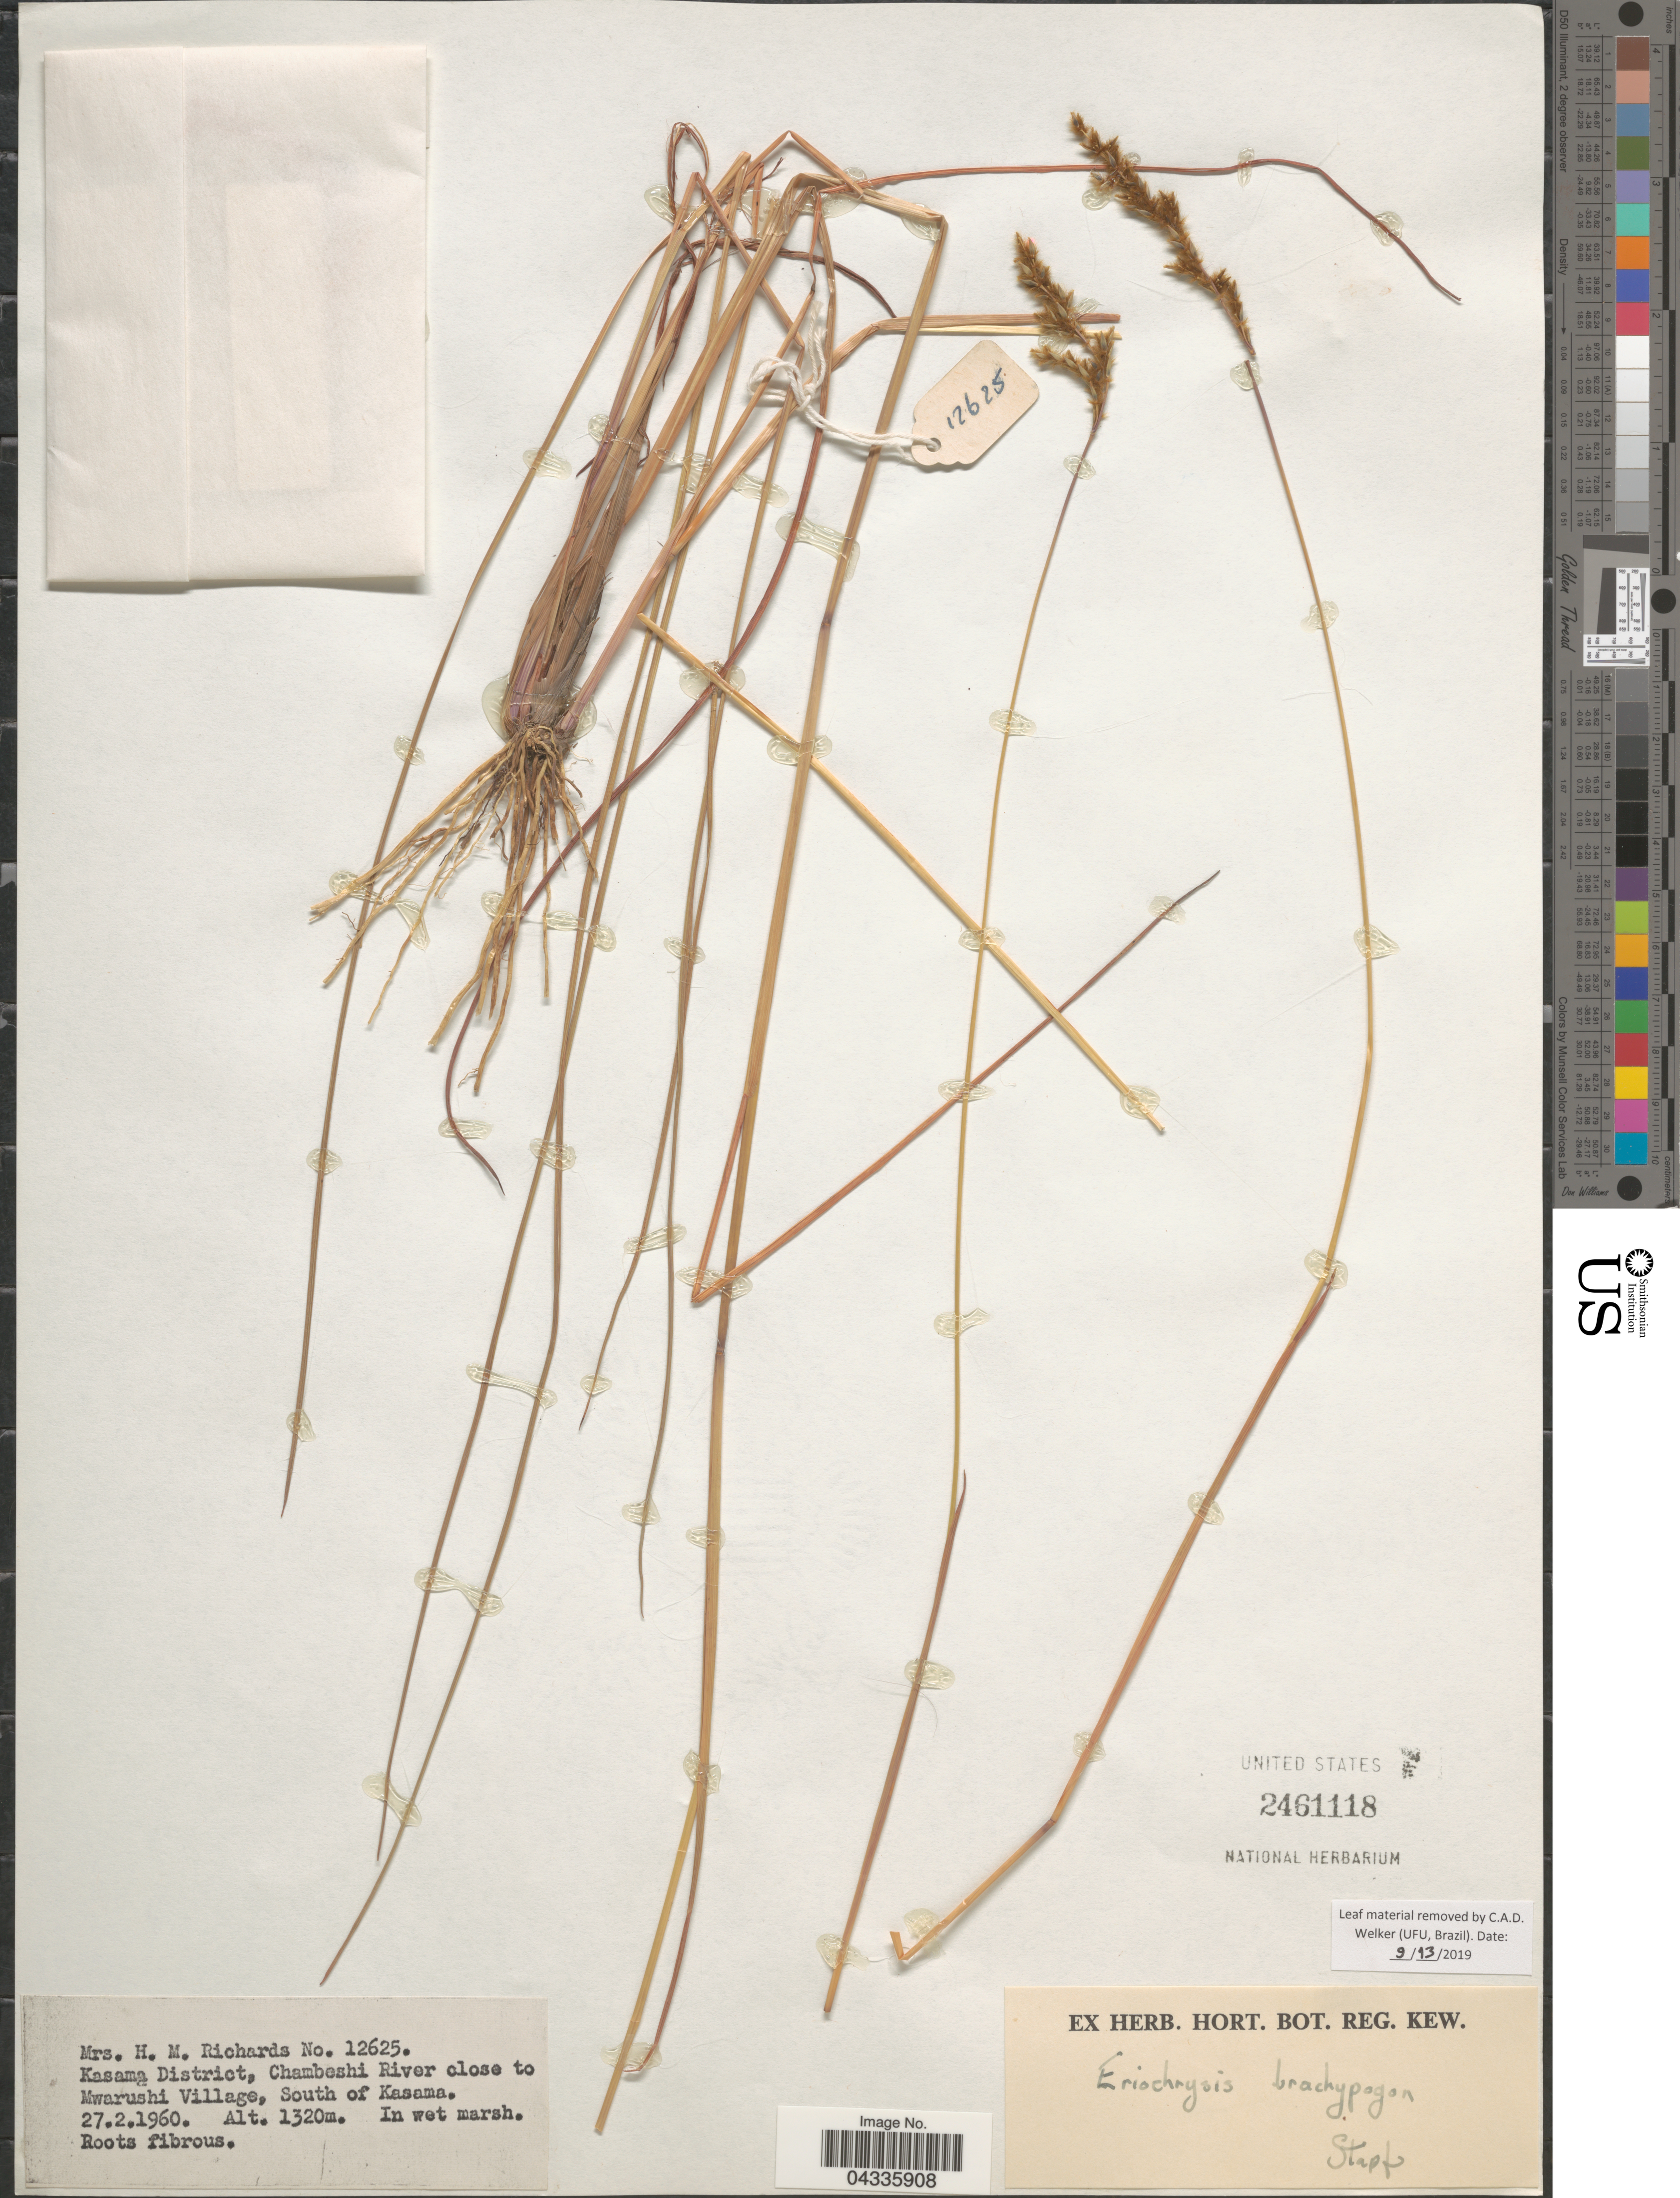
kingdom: Plantae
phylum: Tracheophyta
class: Liliopsida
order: Poales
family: Poaceae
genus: Eriochrysis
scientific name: Eriochrysis brachypogon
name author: (Stapf) Stapf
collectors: H. Richards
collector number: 12625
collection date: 1960-02-27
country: Mozambique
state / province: Zambezia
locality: Kasama District, Chambeshi River close to Mwarushi Village, South of Kasama.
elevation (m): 1320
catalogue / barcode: US 2461118